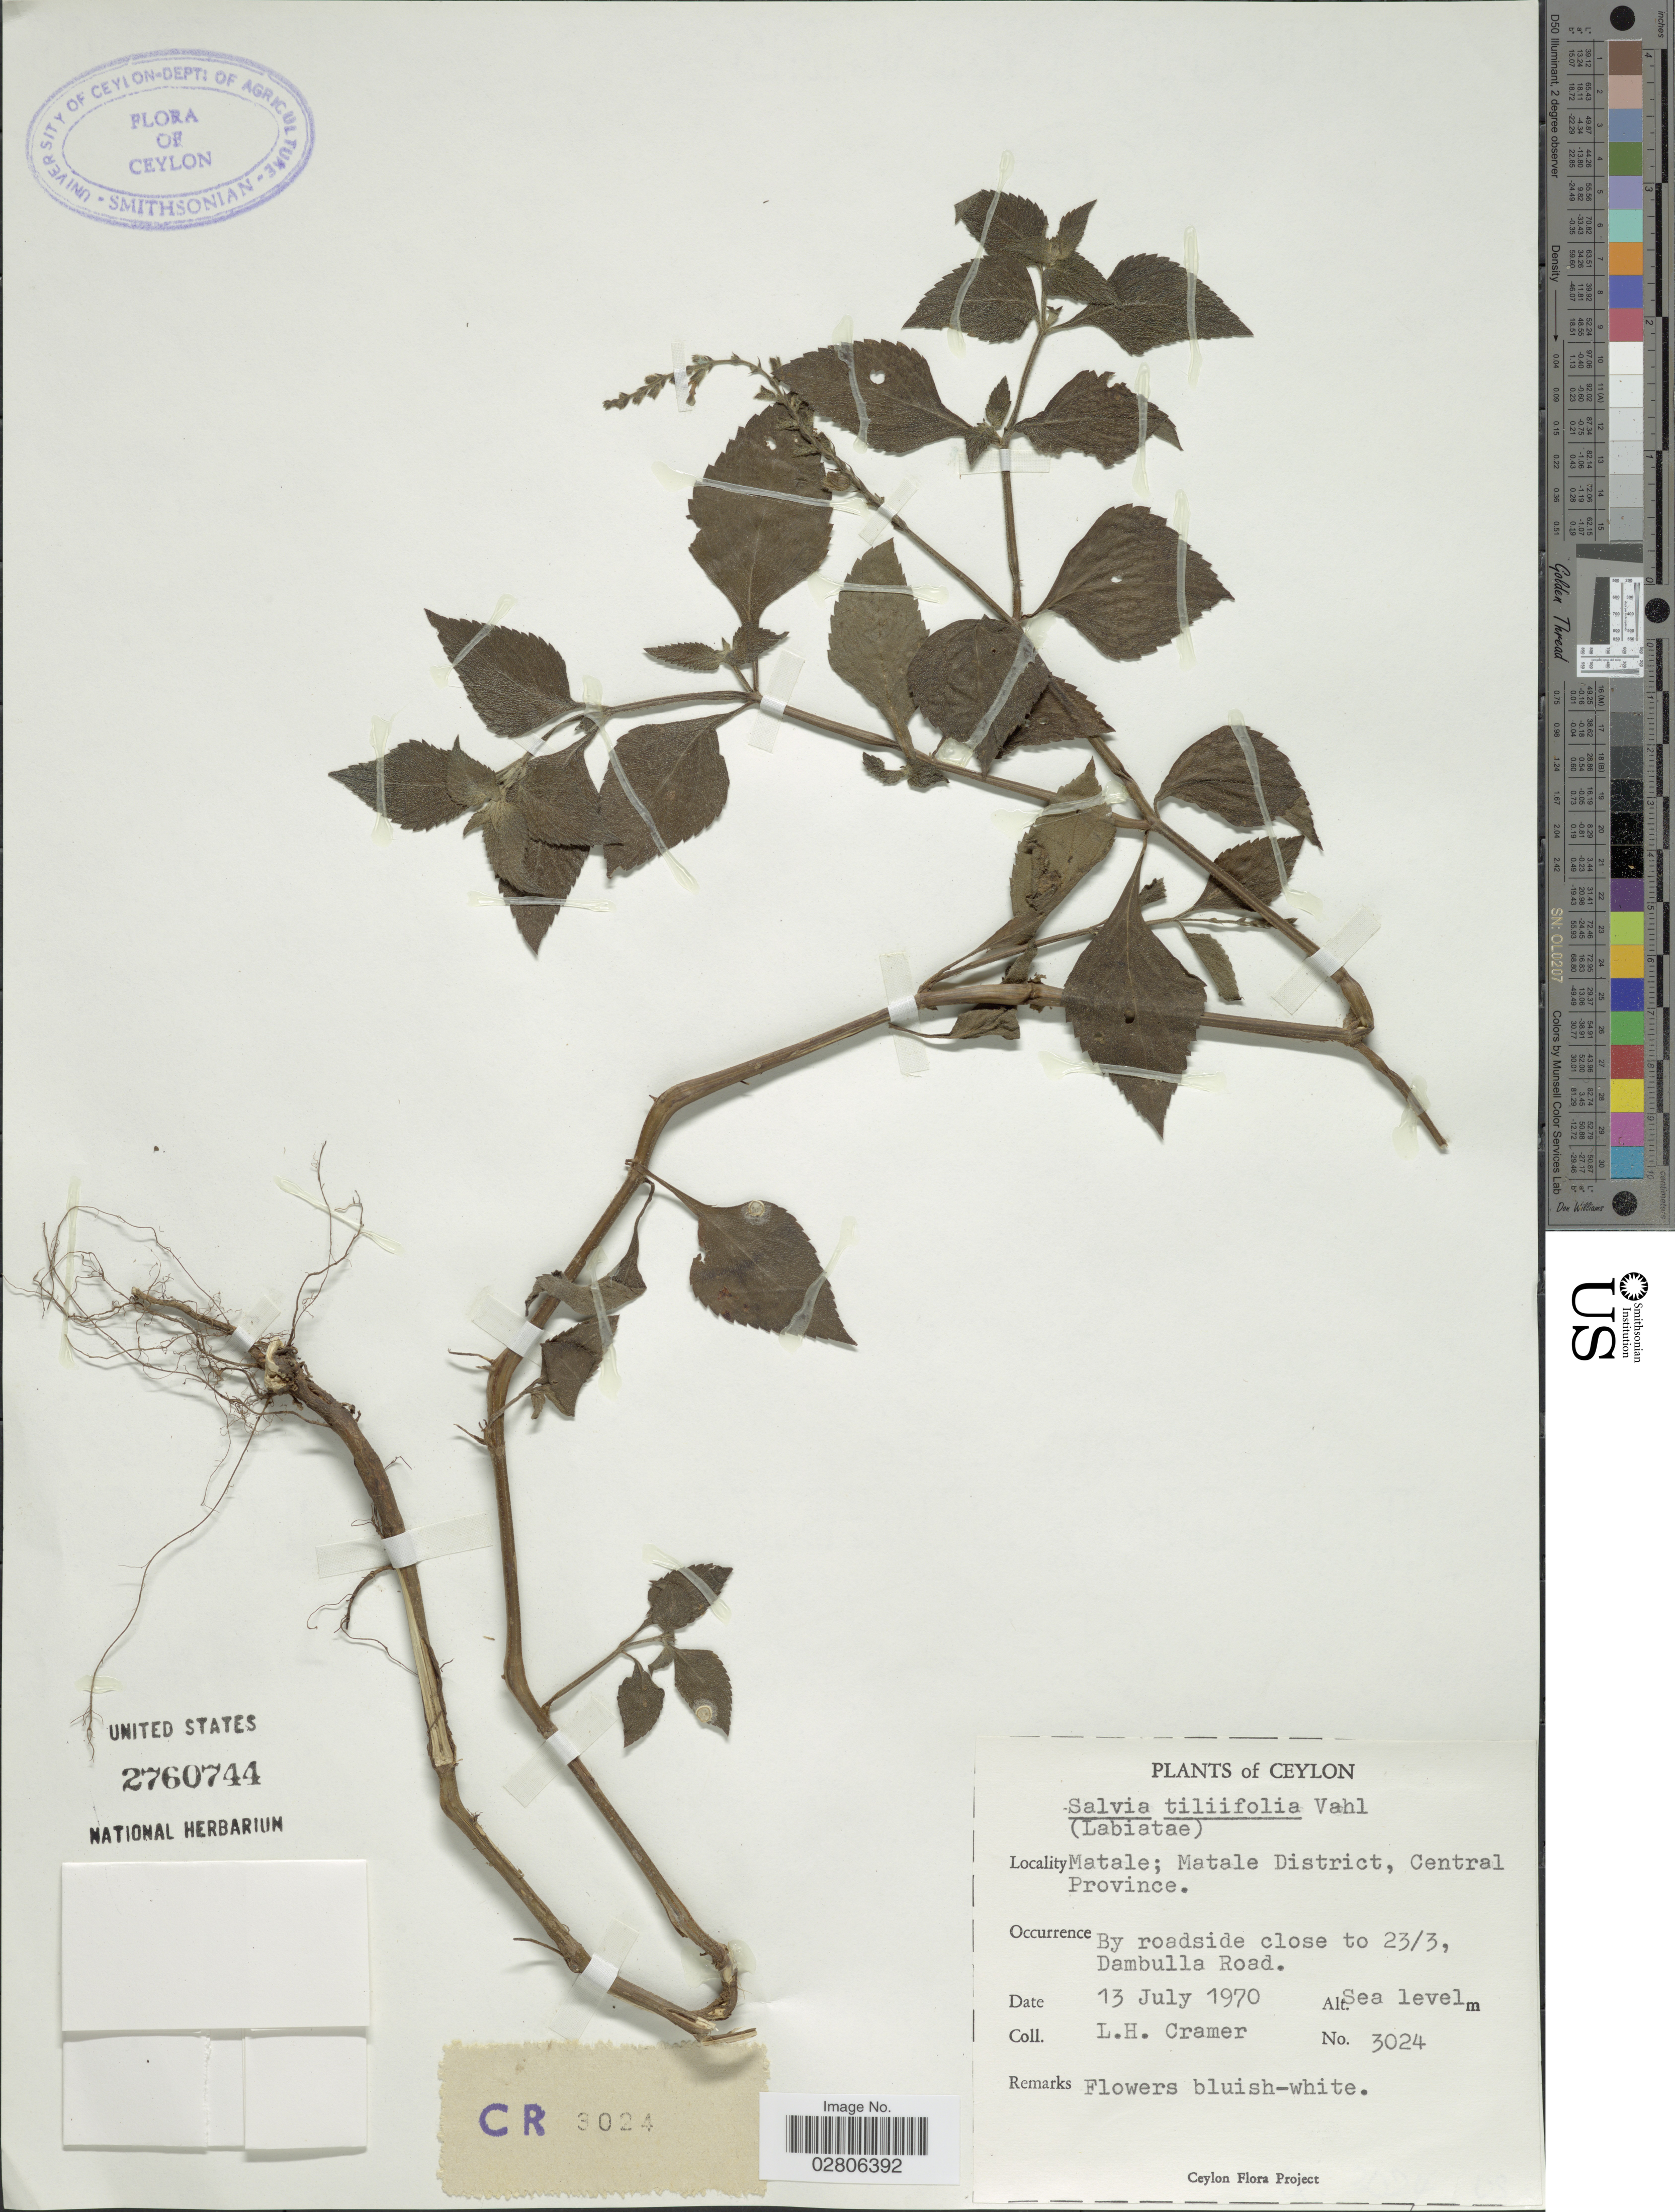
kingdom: Plantae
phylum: Tracheophyta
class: Magnoliopsida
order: Lamiales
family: Lamiaceae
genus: Salvia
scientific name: Salvia tiliifolia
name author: Vahl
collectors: L. H. Cramer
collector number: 3024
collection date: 1970-07-13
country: Sri Lanka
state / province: Central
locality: Ceylon. Matale; Matale District. By roadside close to 23/3, Dambulla Road.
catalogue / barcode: US 2760744